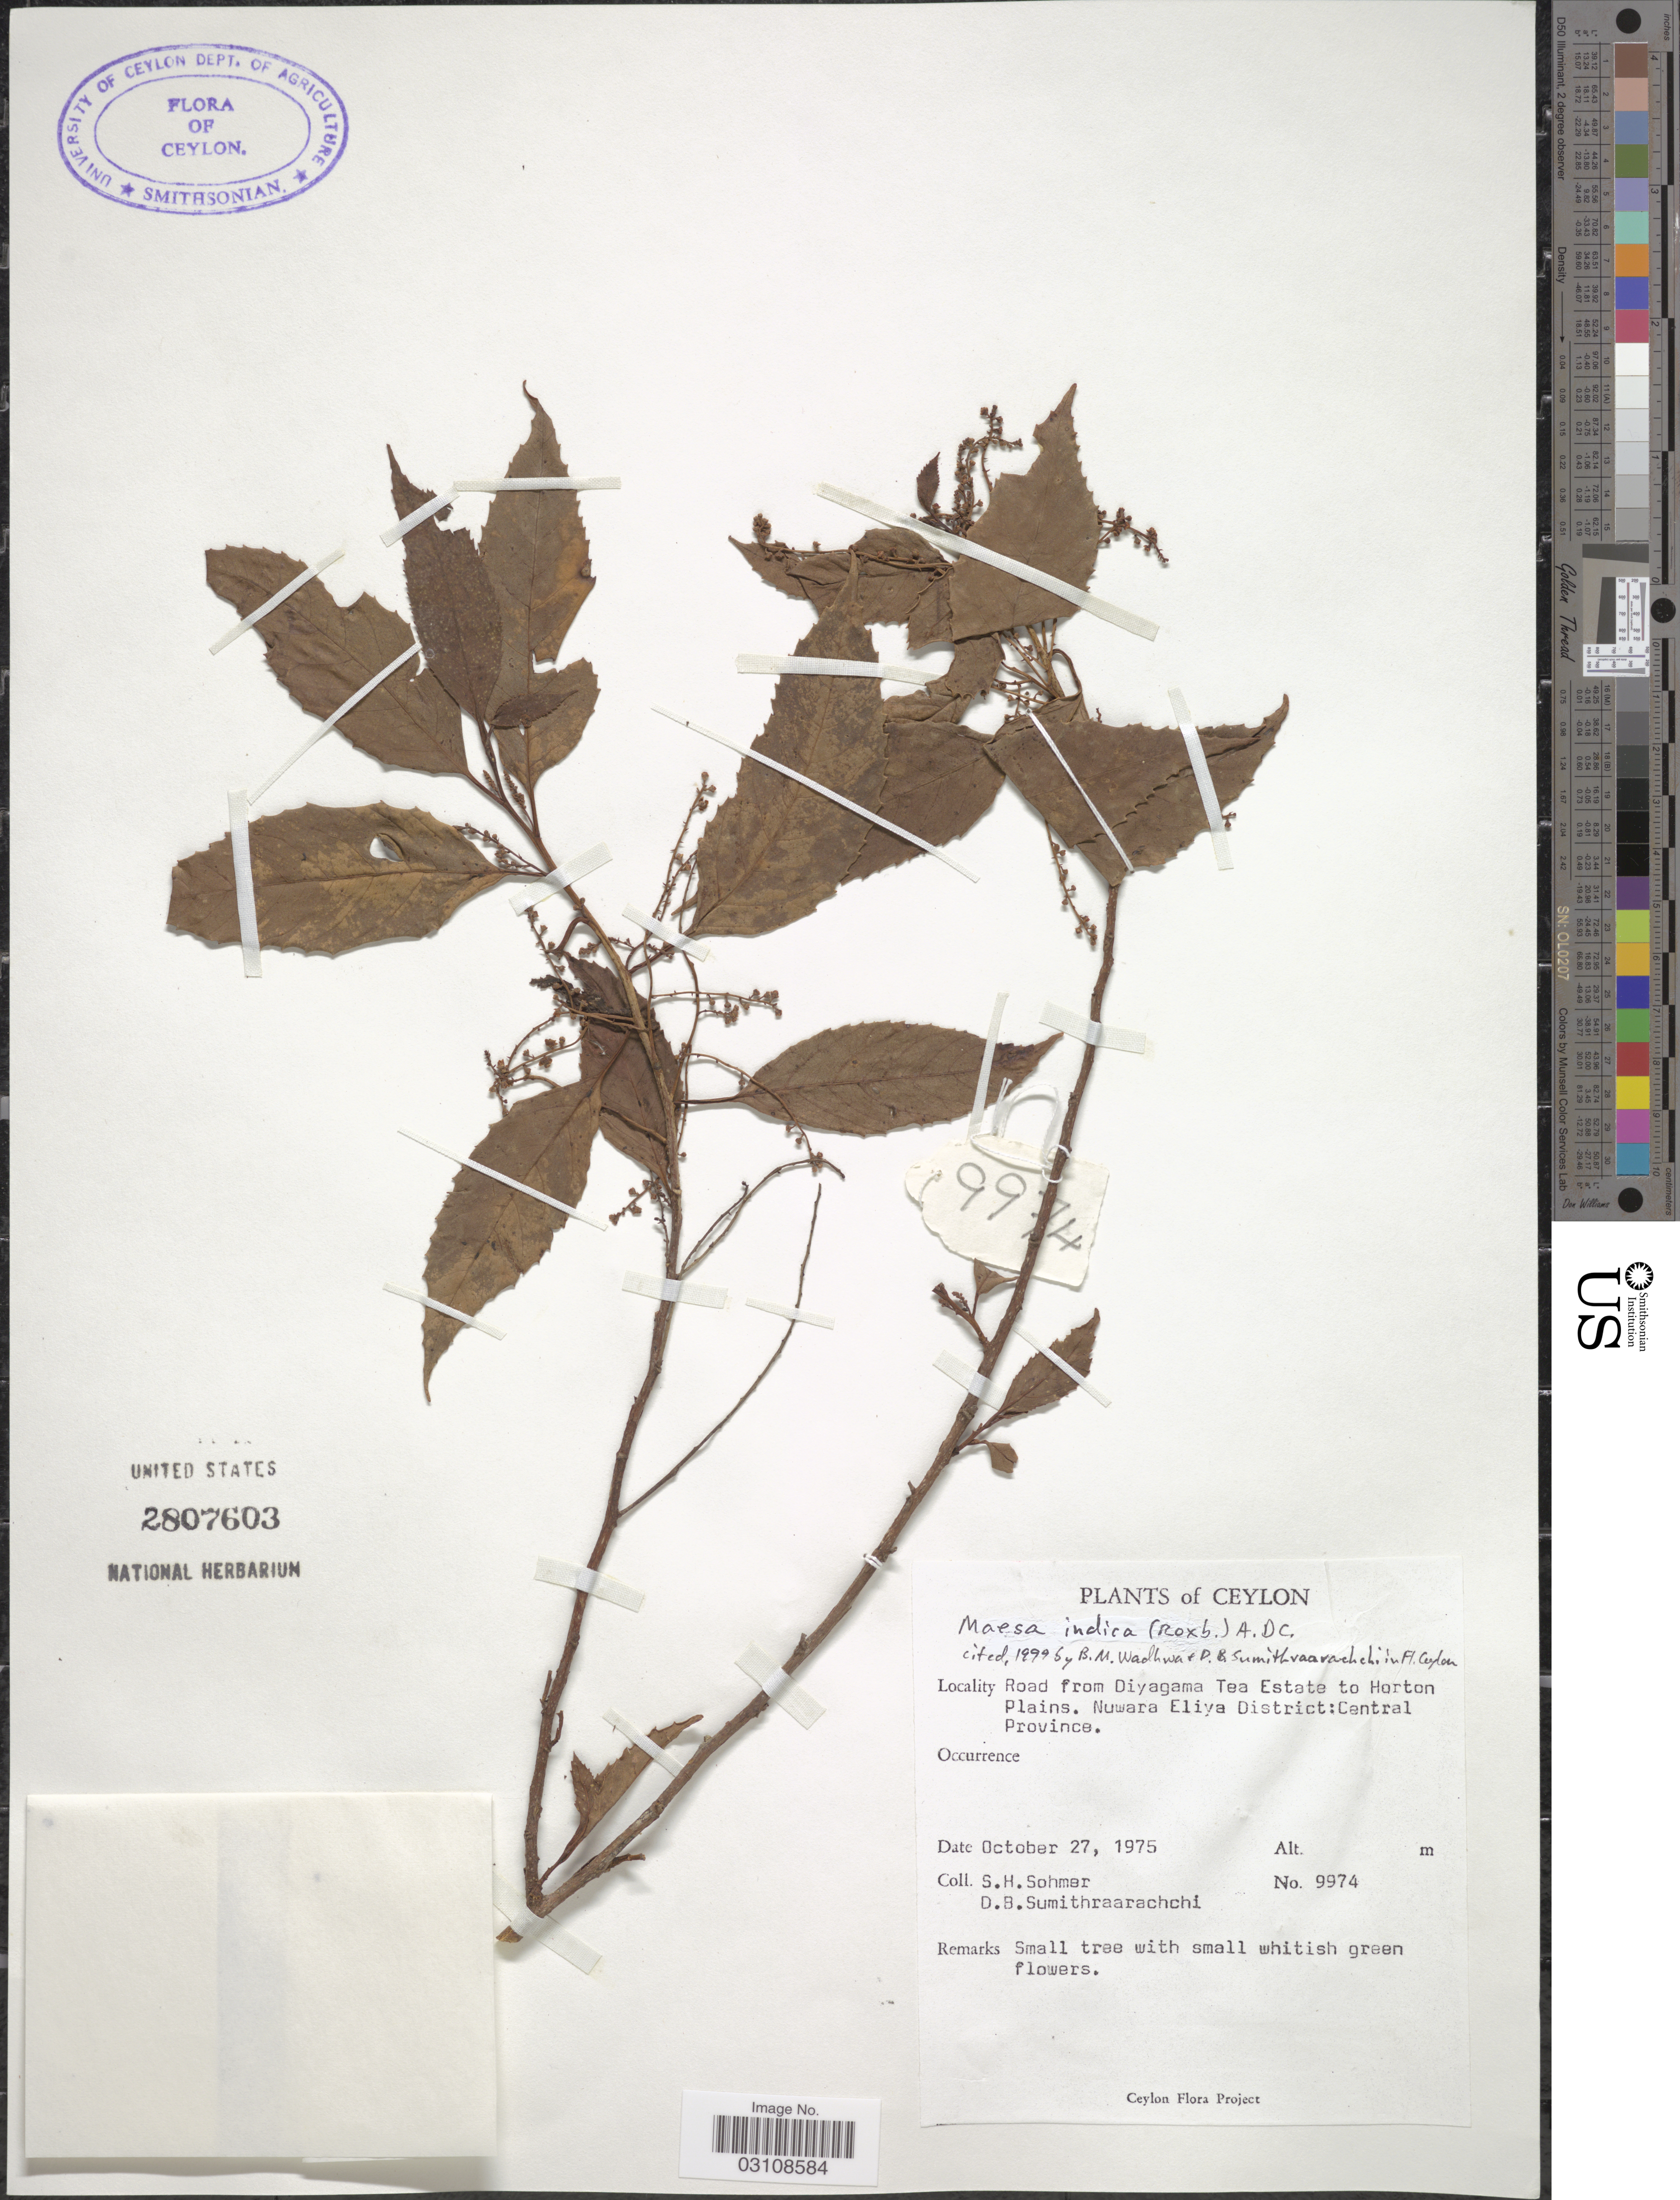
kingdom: Plantae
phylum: Tracheophyta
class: Magnoliopsida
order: Ericales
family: Primulaceae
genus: Maesa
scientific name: Maesa indica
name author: (Roxb.) A. DC.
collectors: S. H. Sohmer & D. B. Sumithraarachchi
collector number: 9974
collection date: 1975-10-27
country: Sri Lanka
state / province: Central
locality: Ceylon. Road from Diyagama Tea Estate to Horton Plains. Nuwara Eliya District.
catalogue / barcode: US 2807603